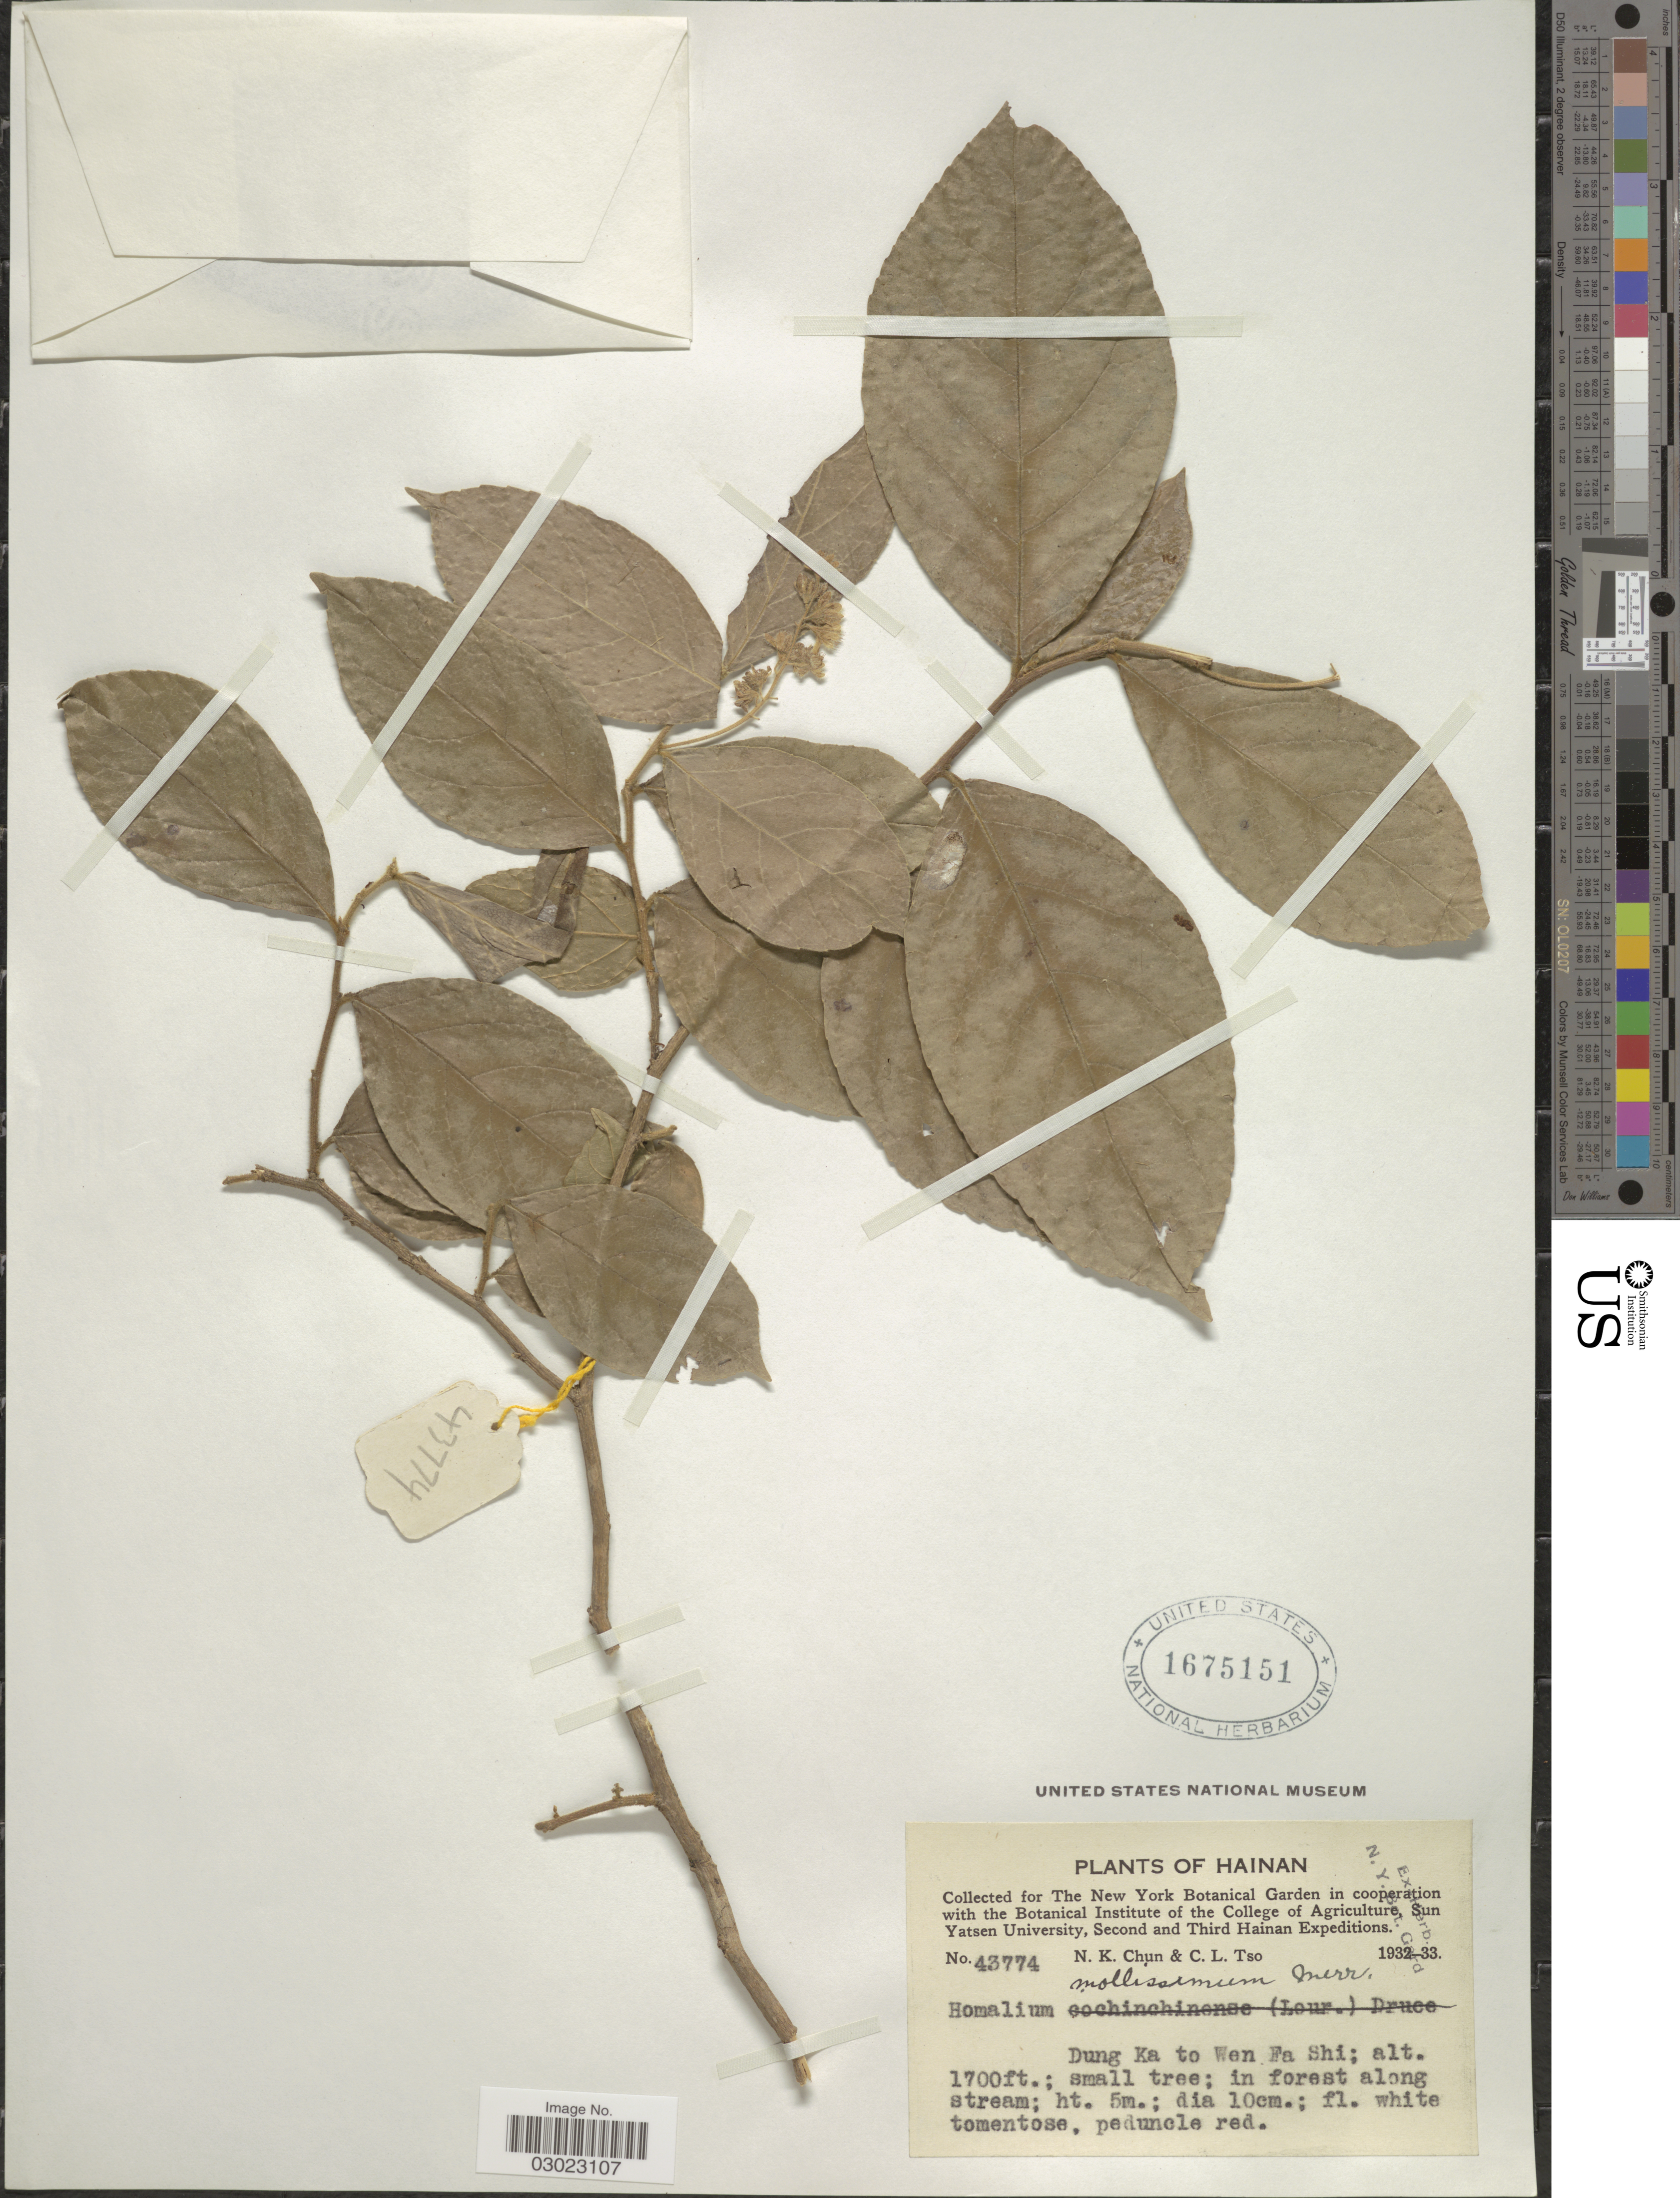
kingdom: Plantae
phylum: Tracheophyta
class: Magnoliopsida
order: Malpighiales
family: Salicaceae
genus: Homalium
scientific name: Homalium mollissimum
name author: Merr.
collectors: N. K. Chun & C. Tso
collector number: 43774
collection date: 1932/1933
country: China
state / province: Hainan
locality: Dung Ka to Wen Fa Shi.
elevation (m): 518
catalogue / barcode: US 1675151